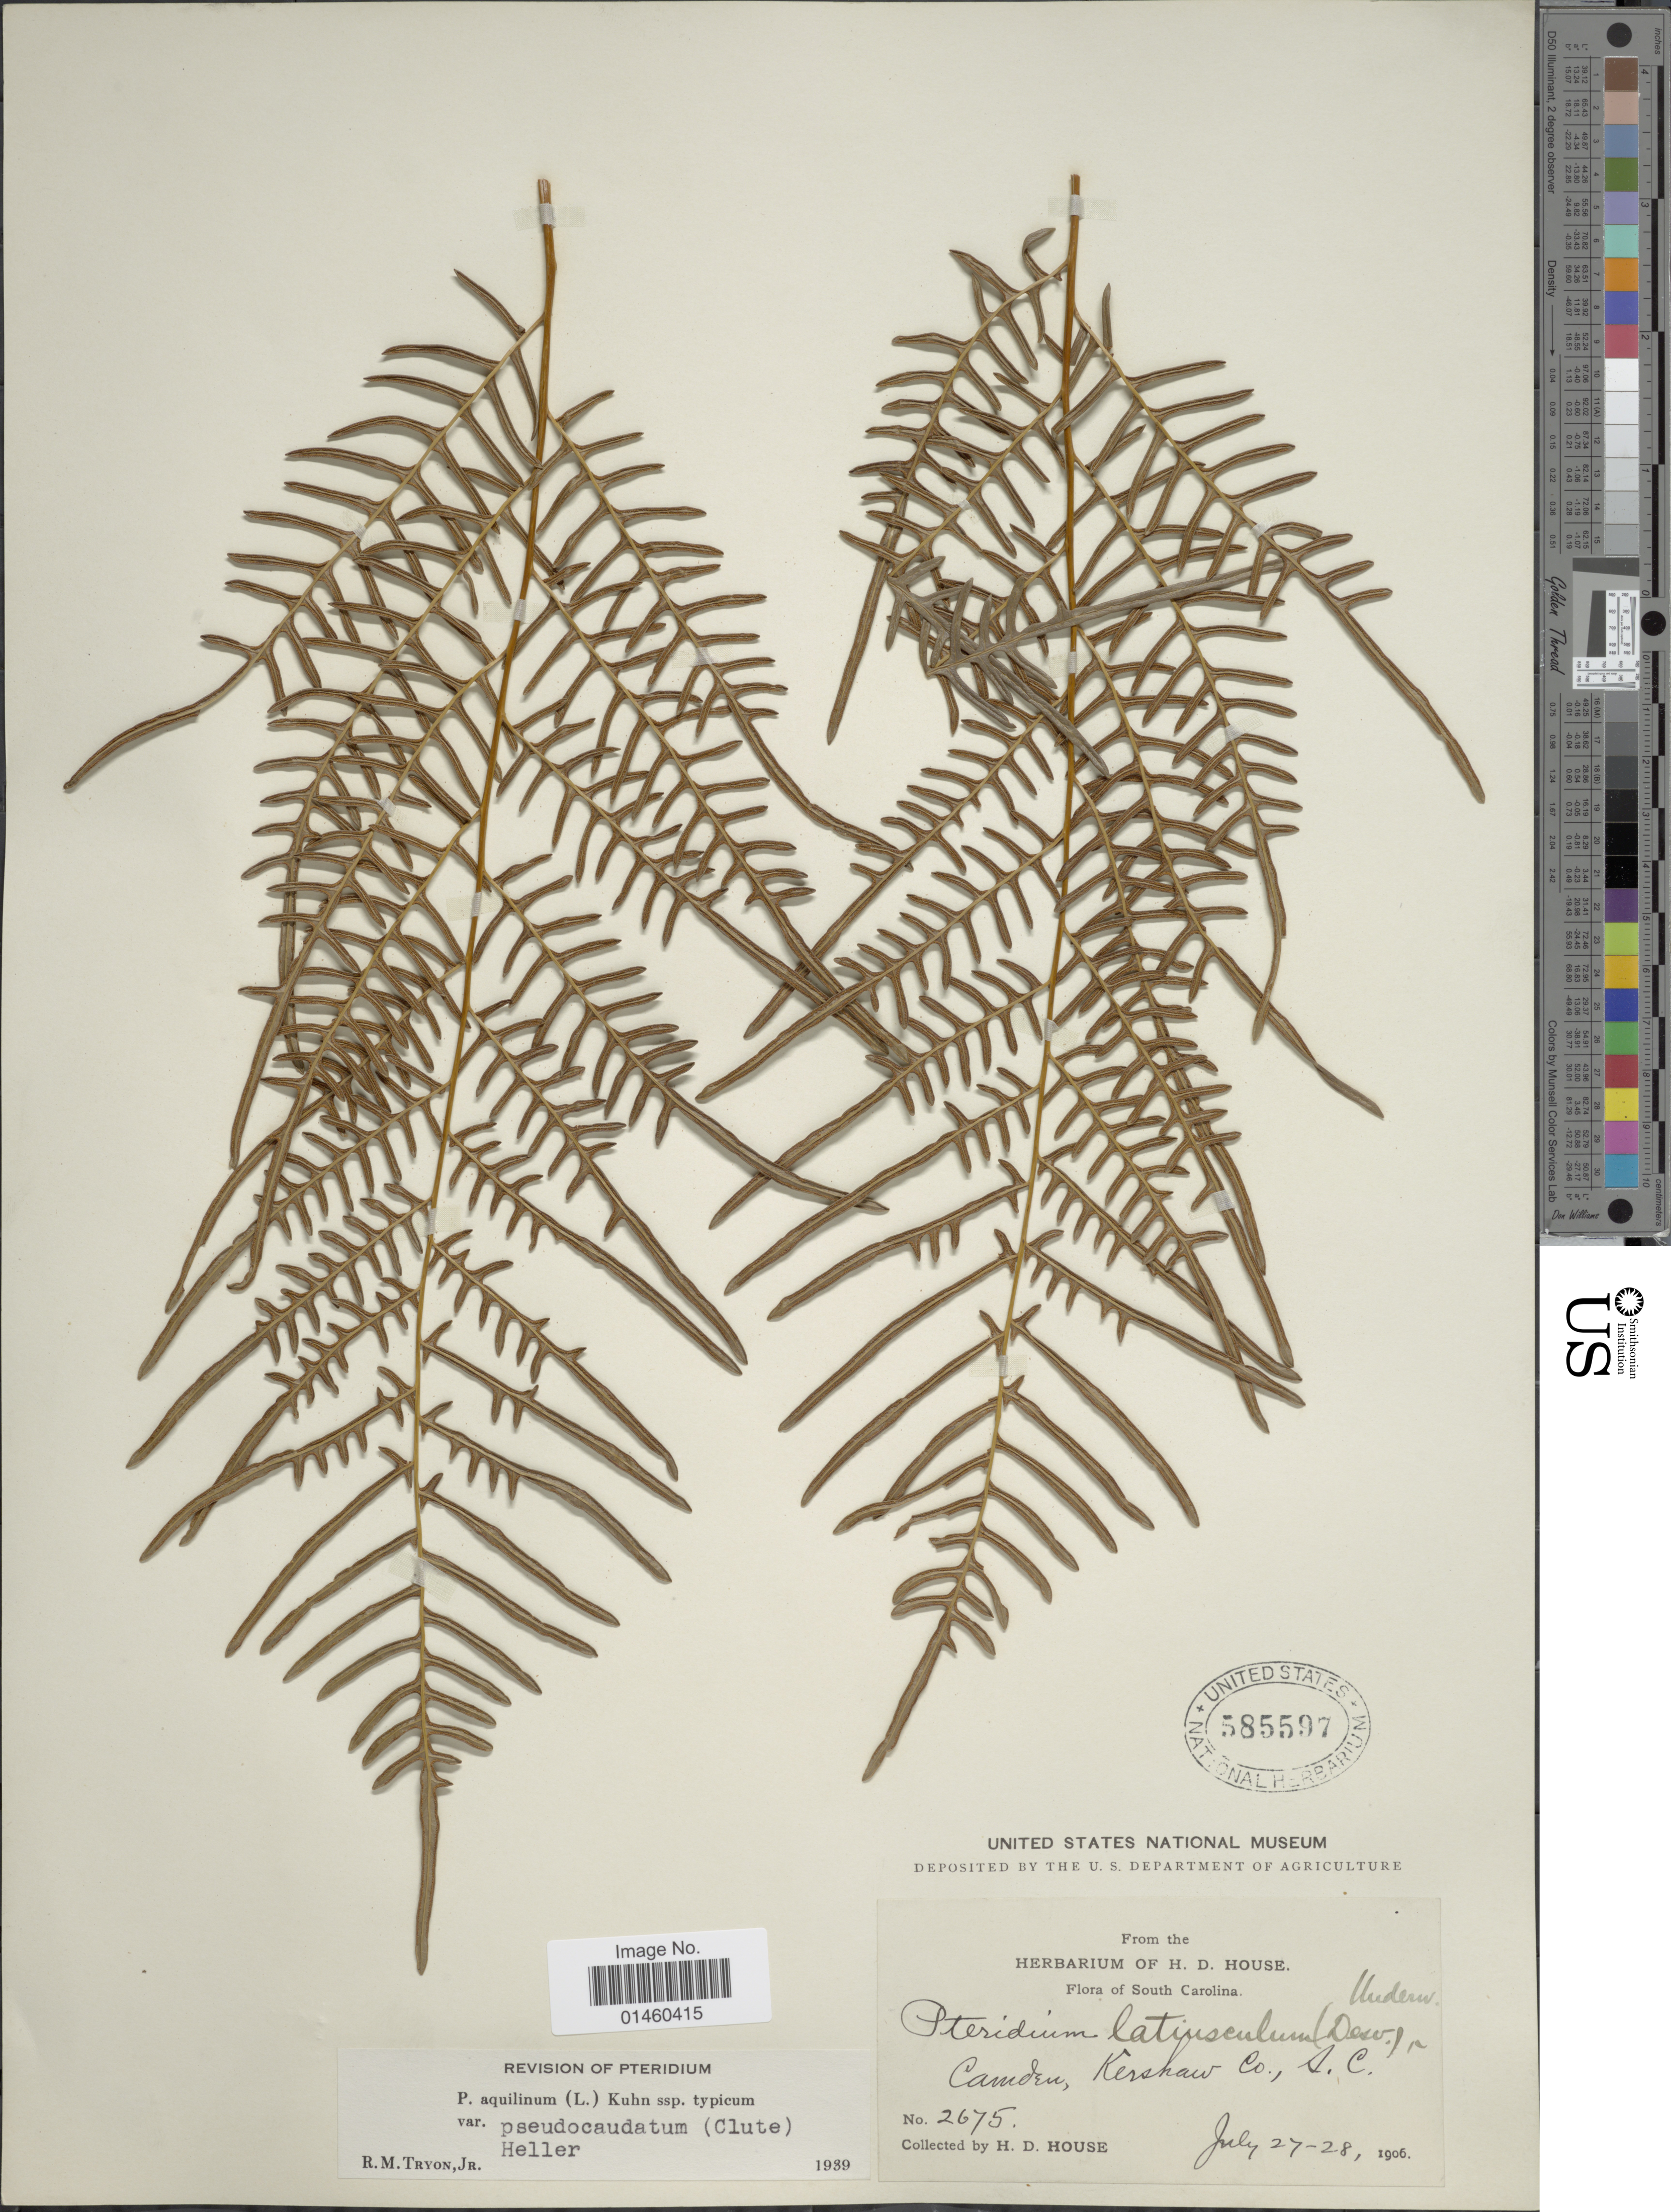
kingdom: Plantae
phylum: Tracheophyta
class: Polypodiopsida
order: Polypodiales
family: Dennstaedtiaceae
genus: Pteridium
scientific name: Pteridium aquilinum var. pseudocaudatum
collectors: H. D. House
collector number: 2675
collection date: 1906-07-27/1906-07-28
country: United States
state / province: South Carolina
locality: Camden, Kershaw Co., S.C.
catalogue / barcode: US 585597